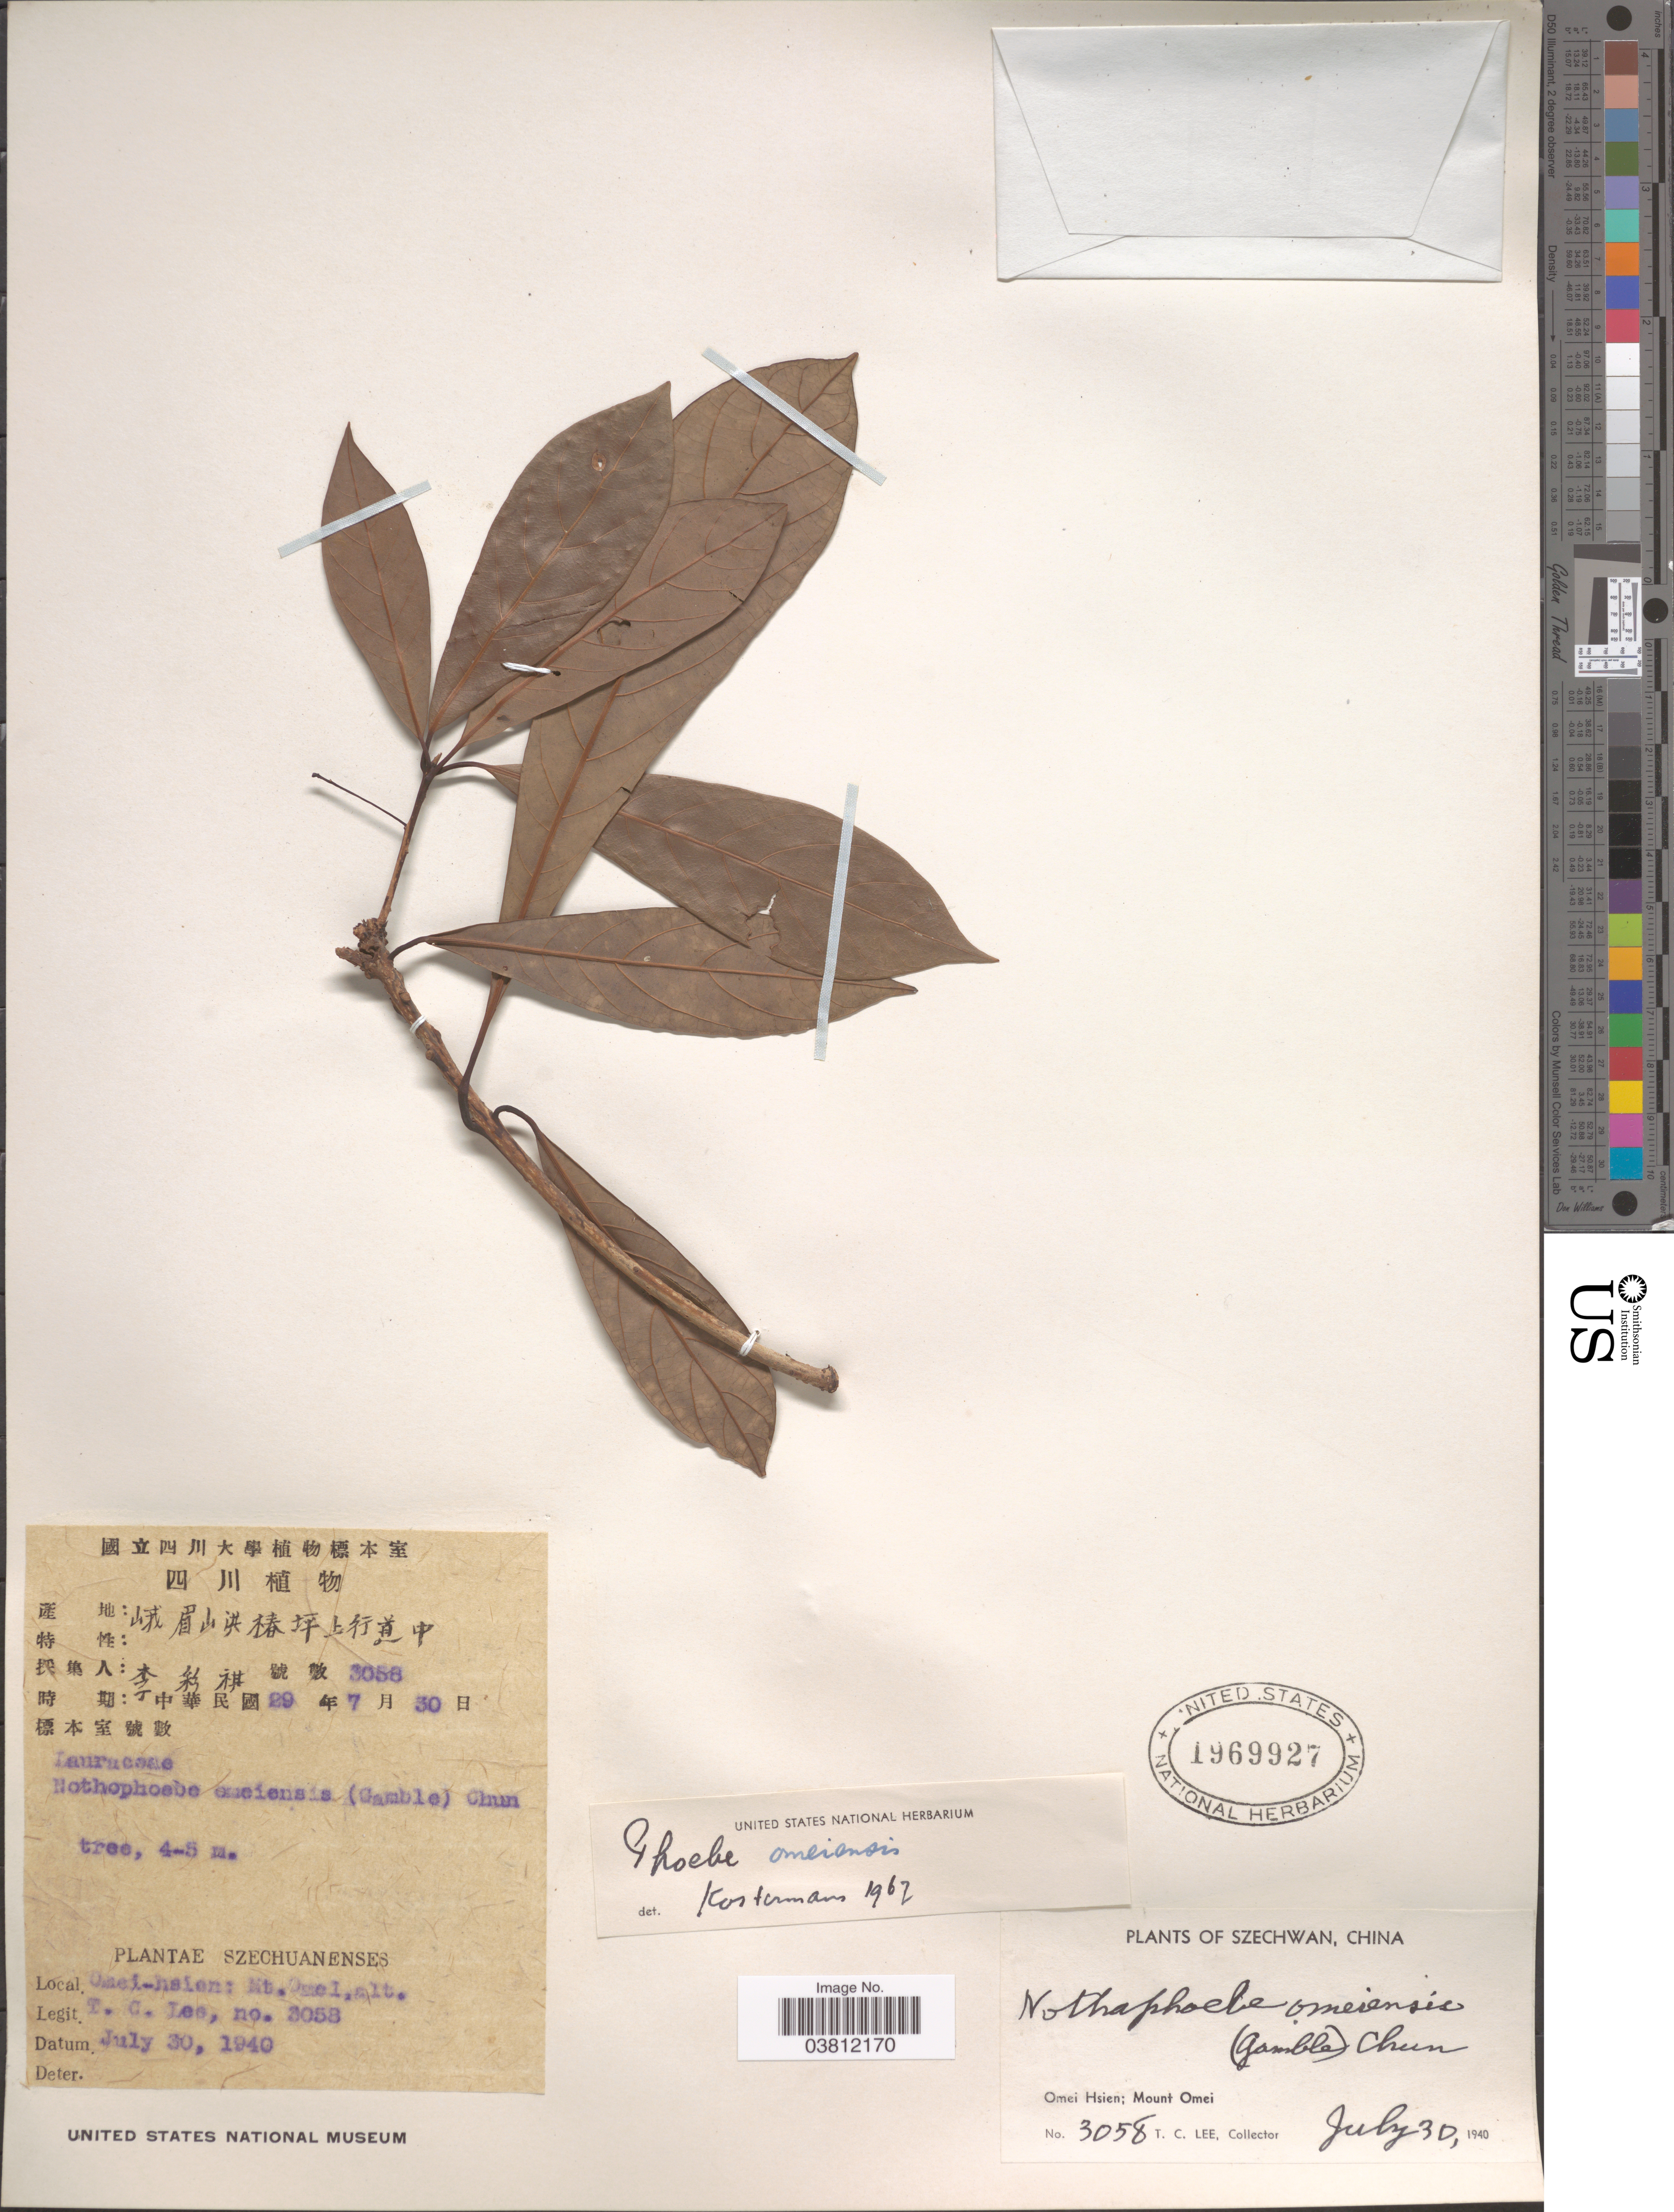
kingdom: Plantae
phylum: Tracheophyta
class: Magnoliopsida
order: Laurales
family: Lauraceae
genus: Phoebe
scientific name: Phoebe omeiensis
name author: Miao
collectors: T. Lee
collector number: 3058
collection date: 1940-07-30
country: China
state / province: Sichuan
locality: Szechwan. Omei Hsien; Mount Omei.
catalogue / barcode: US 1969927